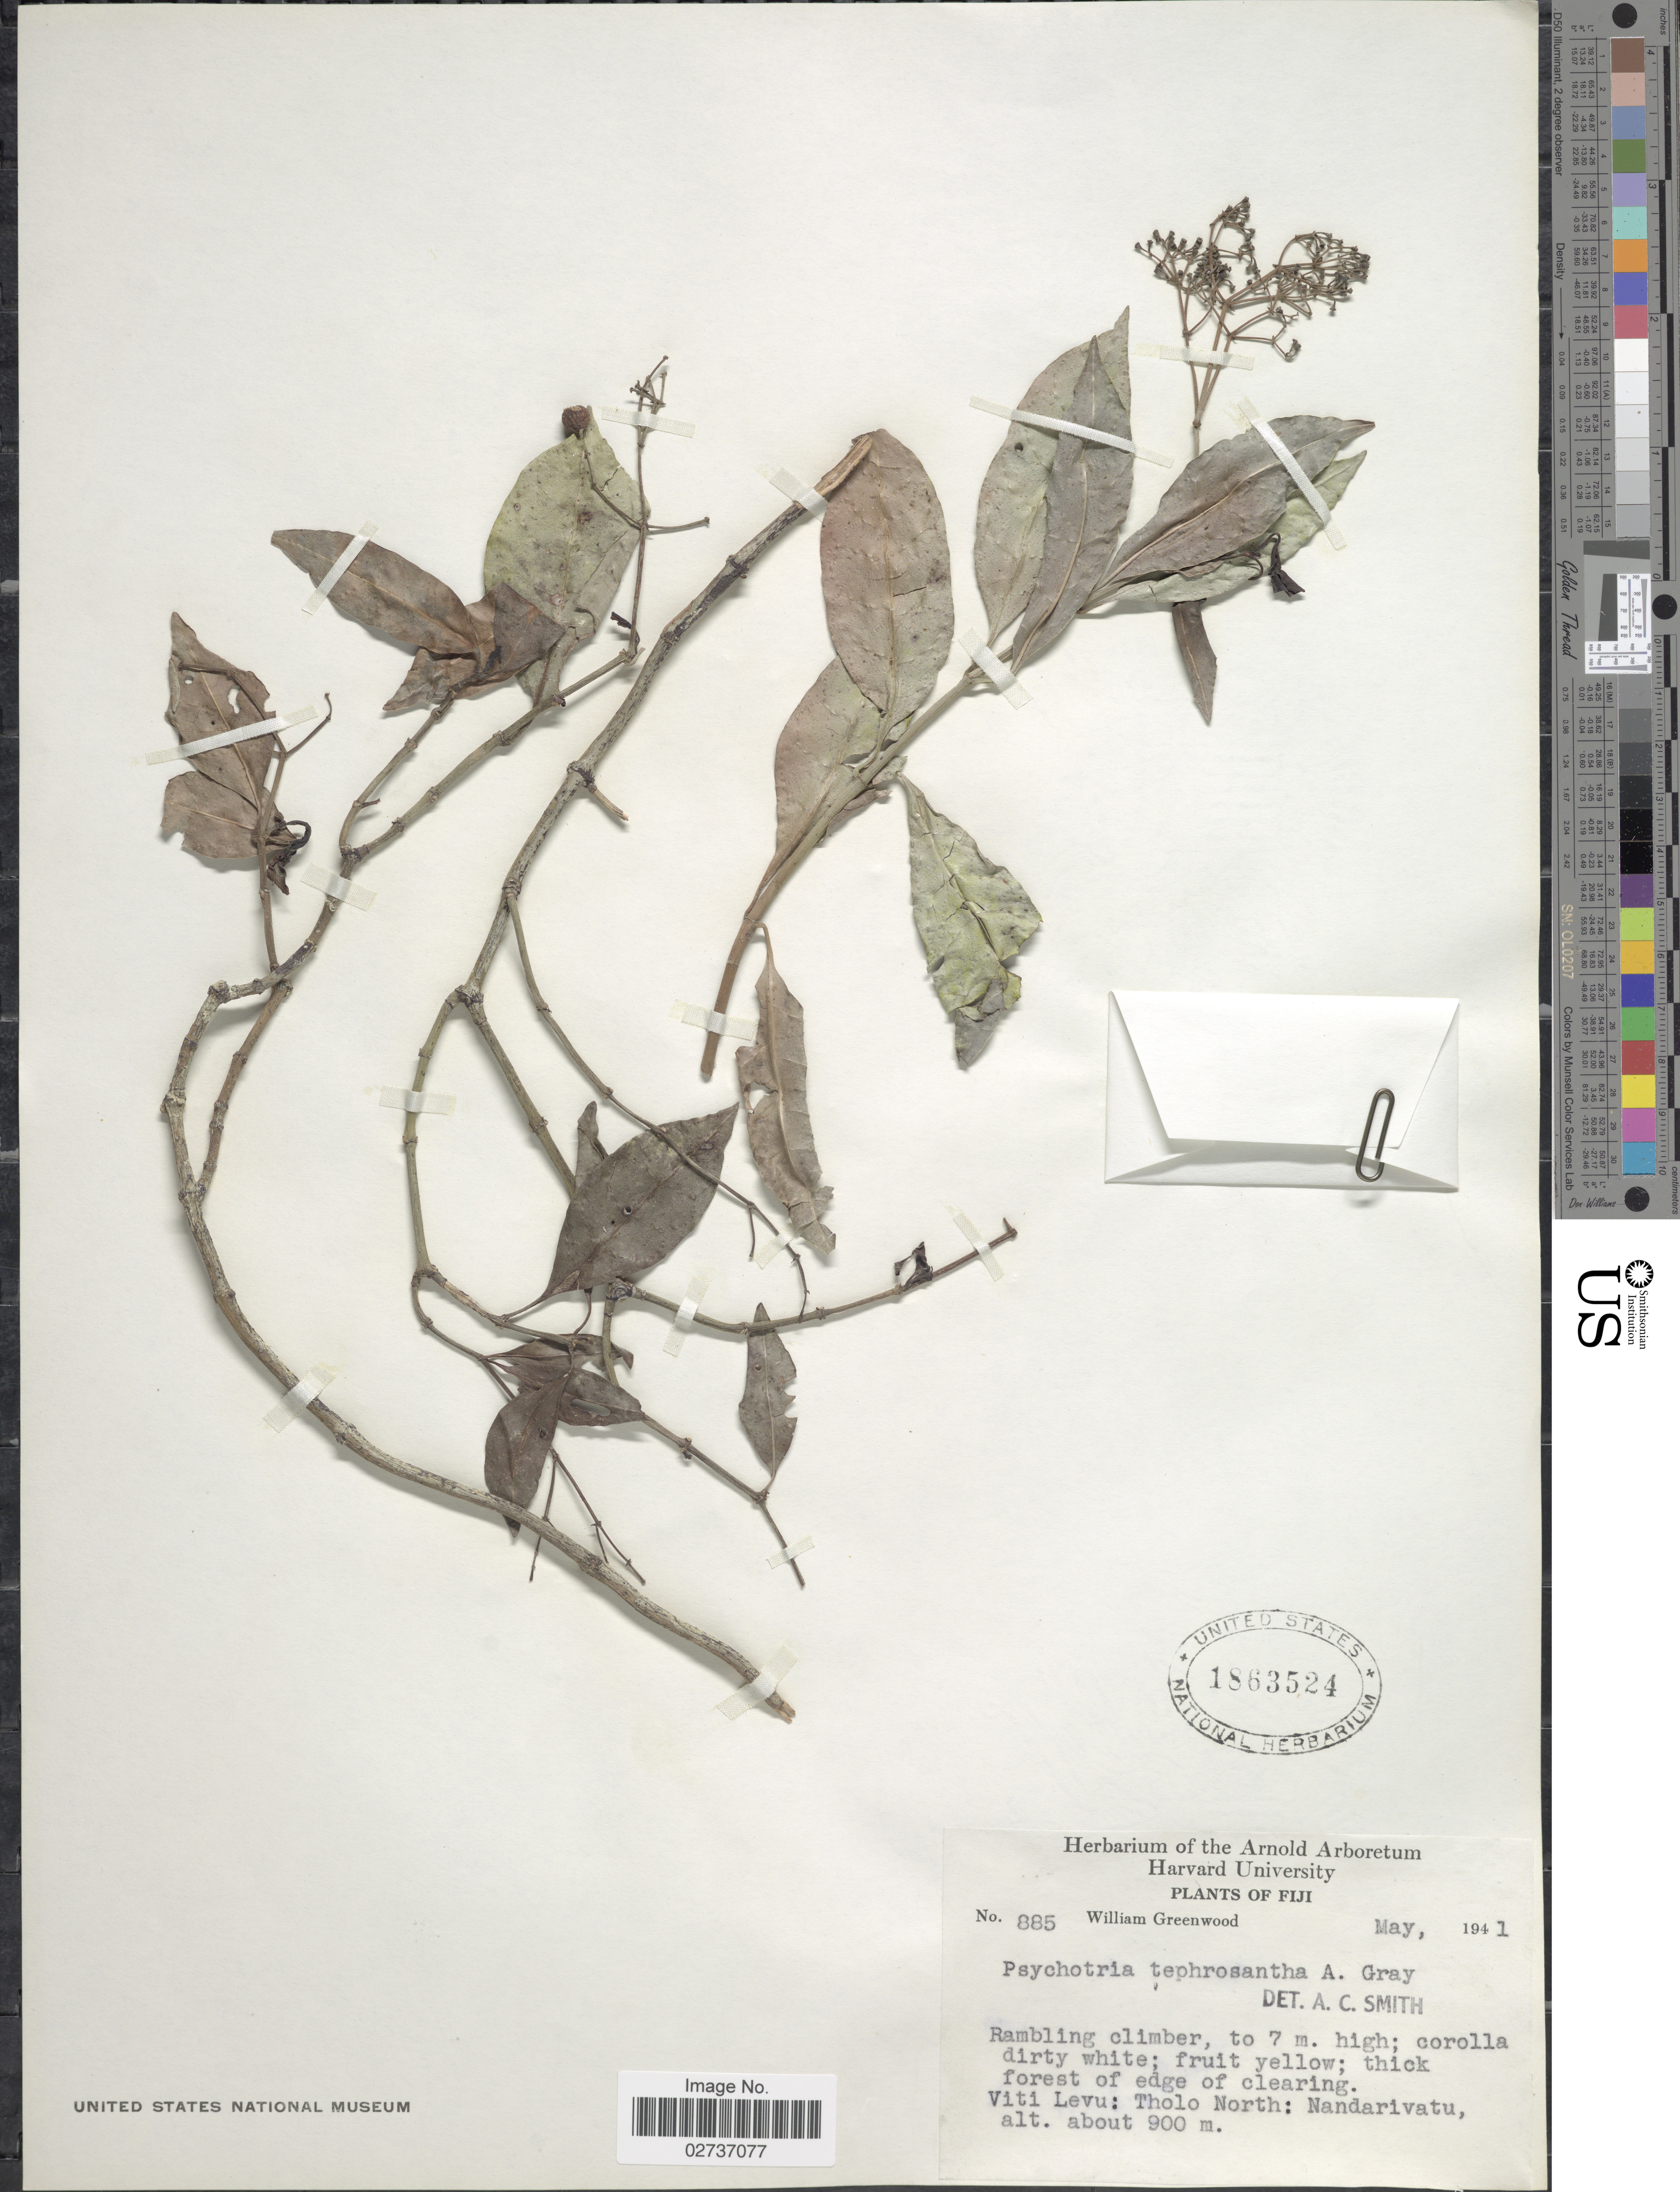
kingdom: Plantae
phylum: Tracheophyta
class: Magnoliopsida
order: Gentianales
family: Rubiaceae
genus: Psychotria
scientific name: Psychotria tephrosantha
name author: A. Gray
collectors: W. Greenwood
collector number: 885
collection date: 1941-05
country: Fiji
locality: Viti Levu: Tholo North: Nandarivatu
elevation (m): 900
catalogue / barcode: US 1863524